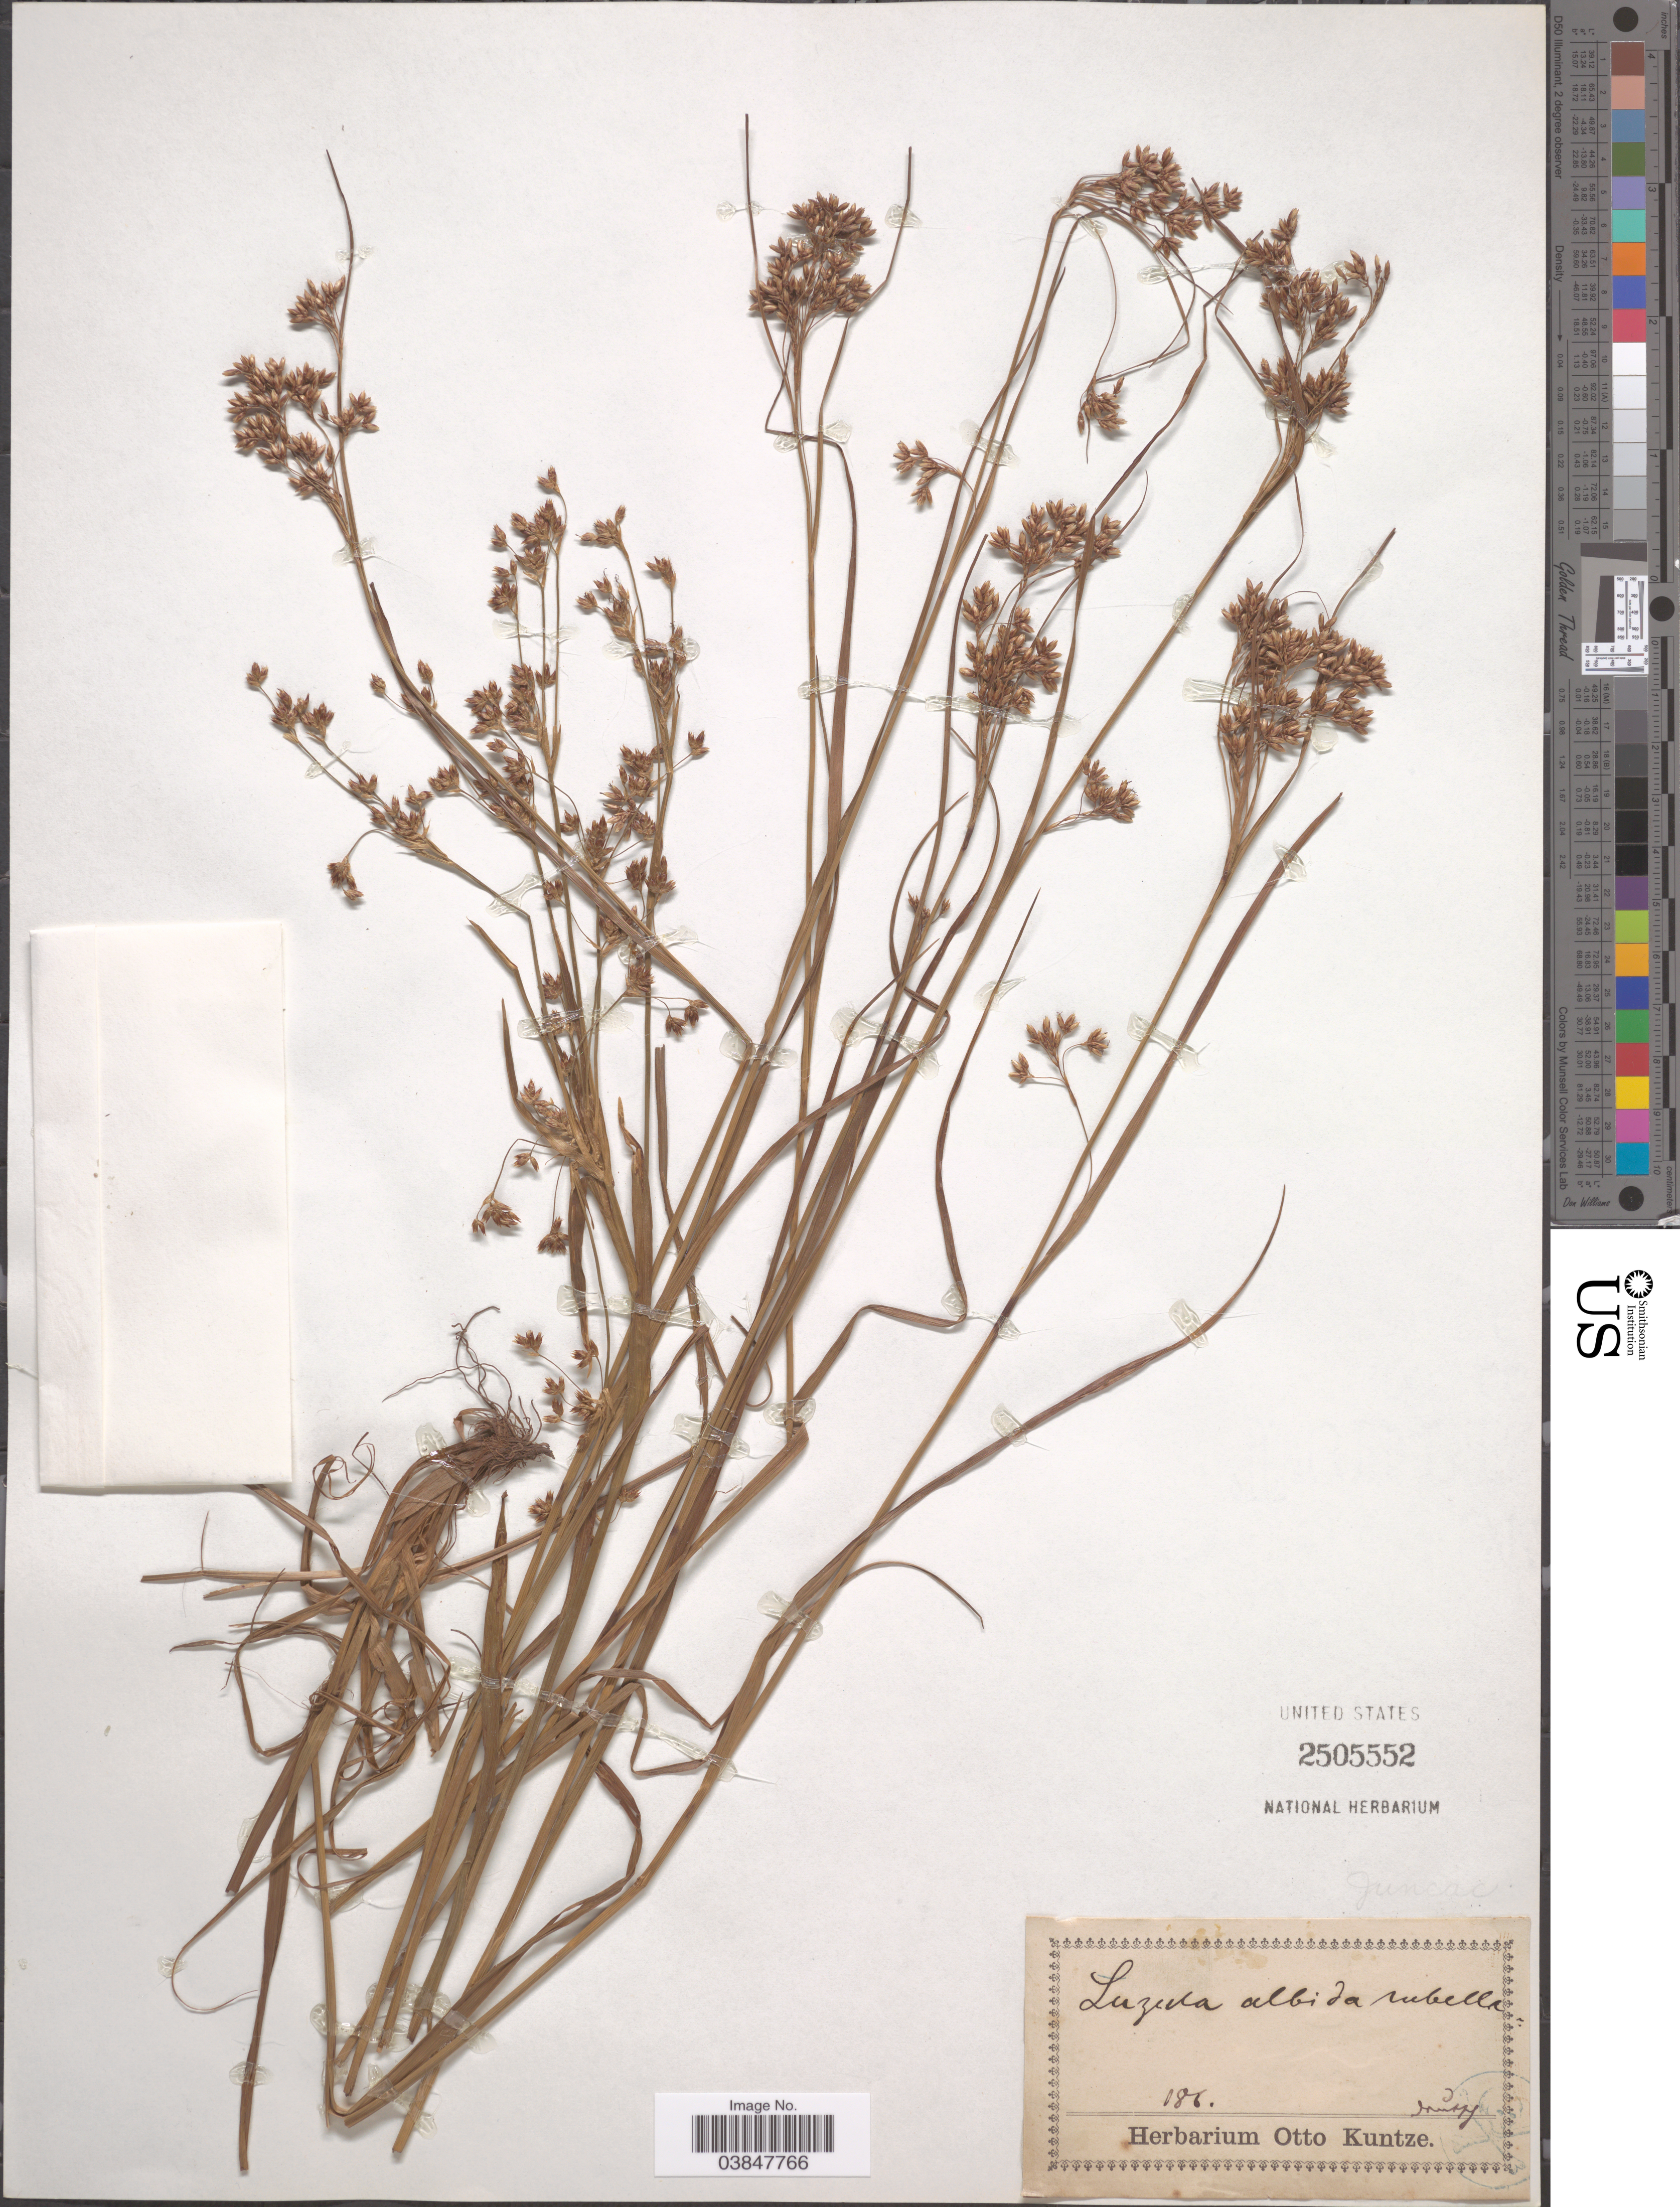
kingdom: Plantae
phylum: Tracheophyta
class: Liliopsida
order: Poales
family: Juncaceae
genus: Luzula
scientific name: Luzula albida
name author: (Hoffm.) DC.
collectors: ex herb. Otto Kuntze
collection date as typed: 186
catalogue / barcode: US 2505552